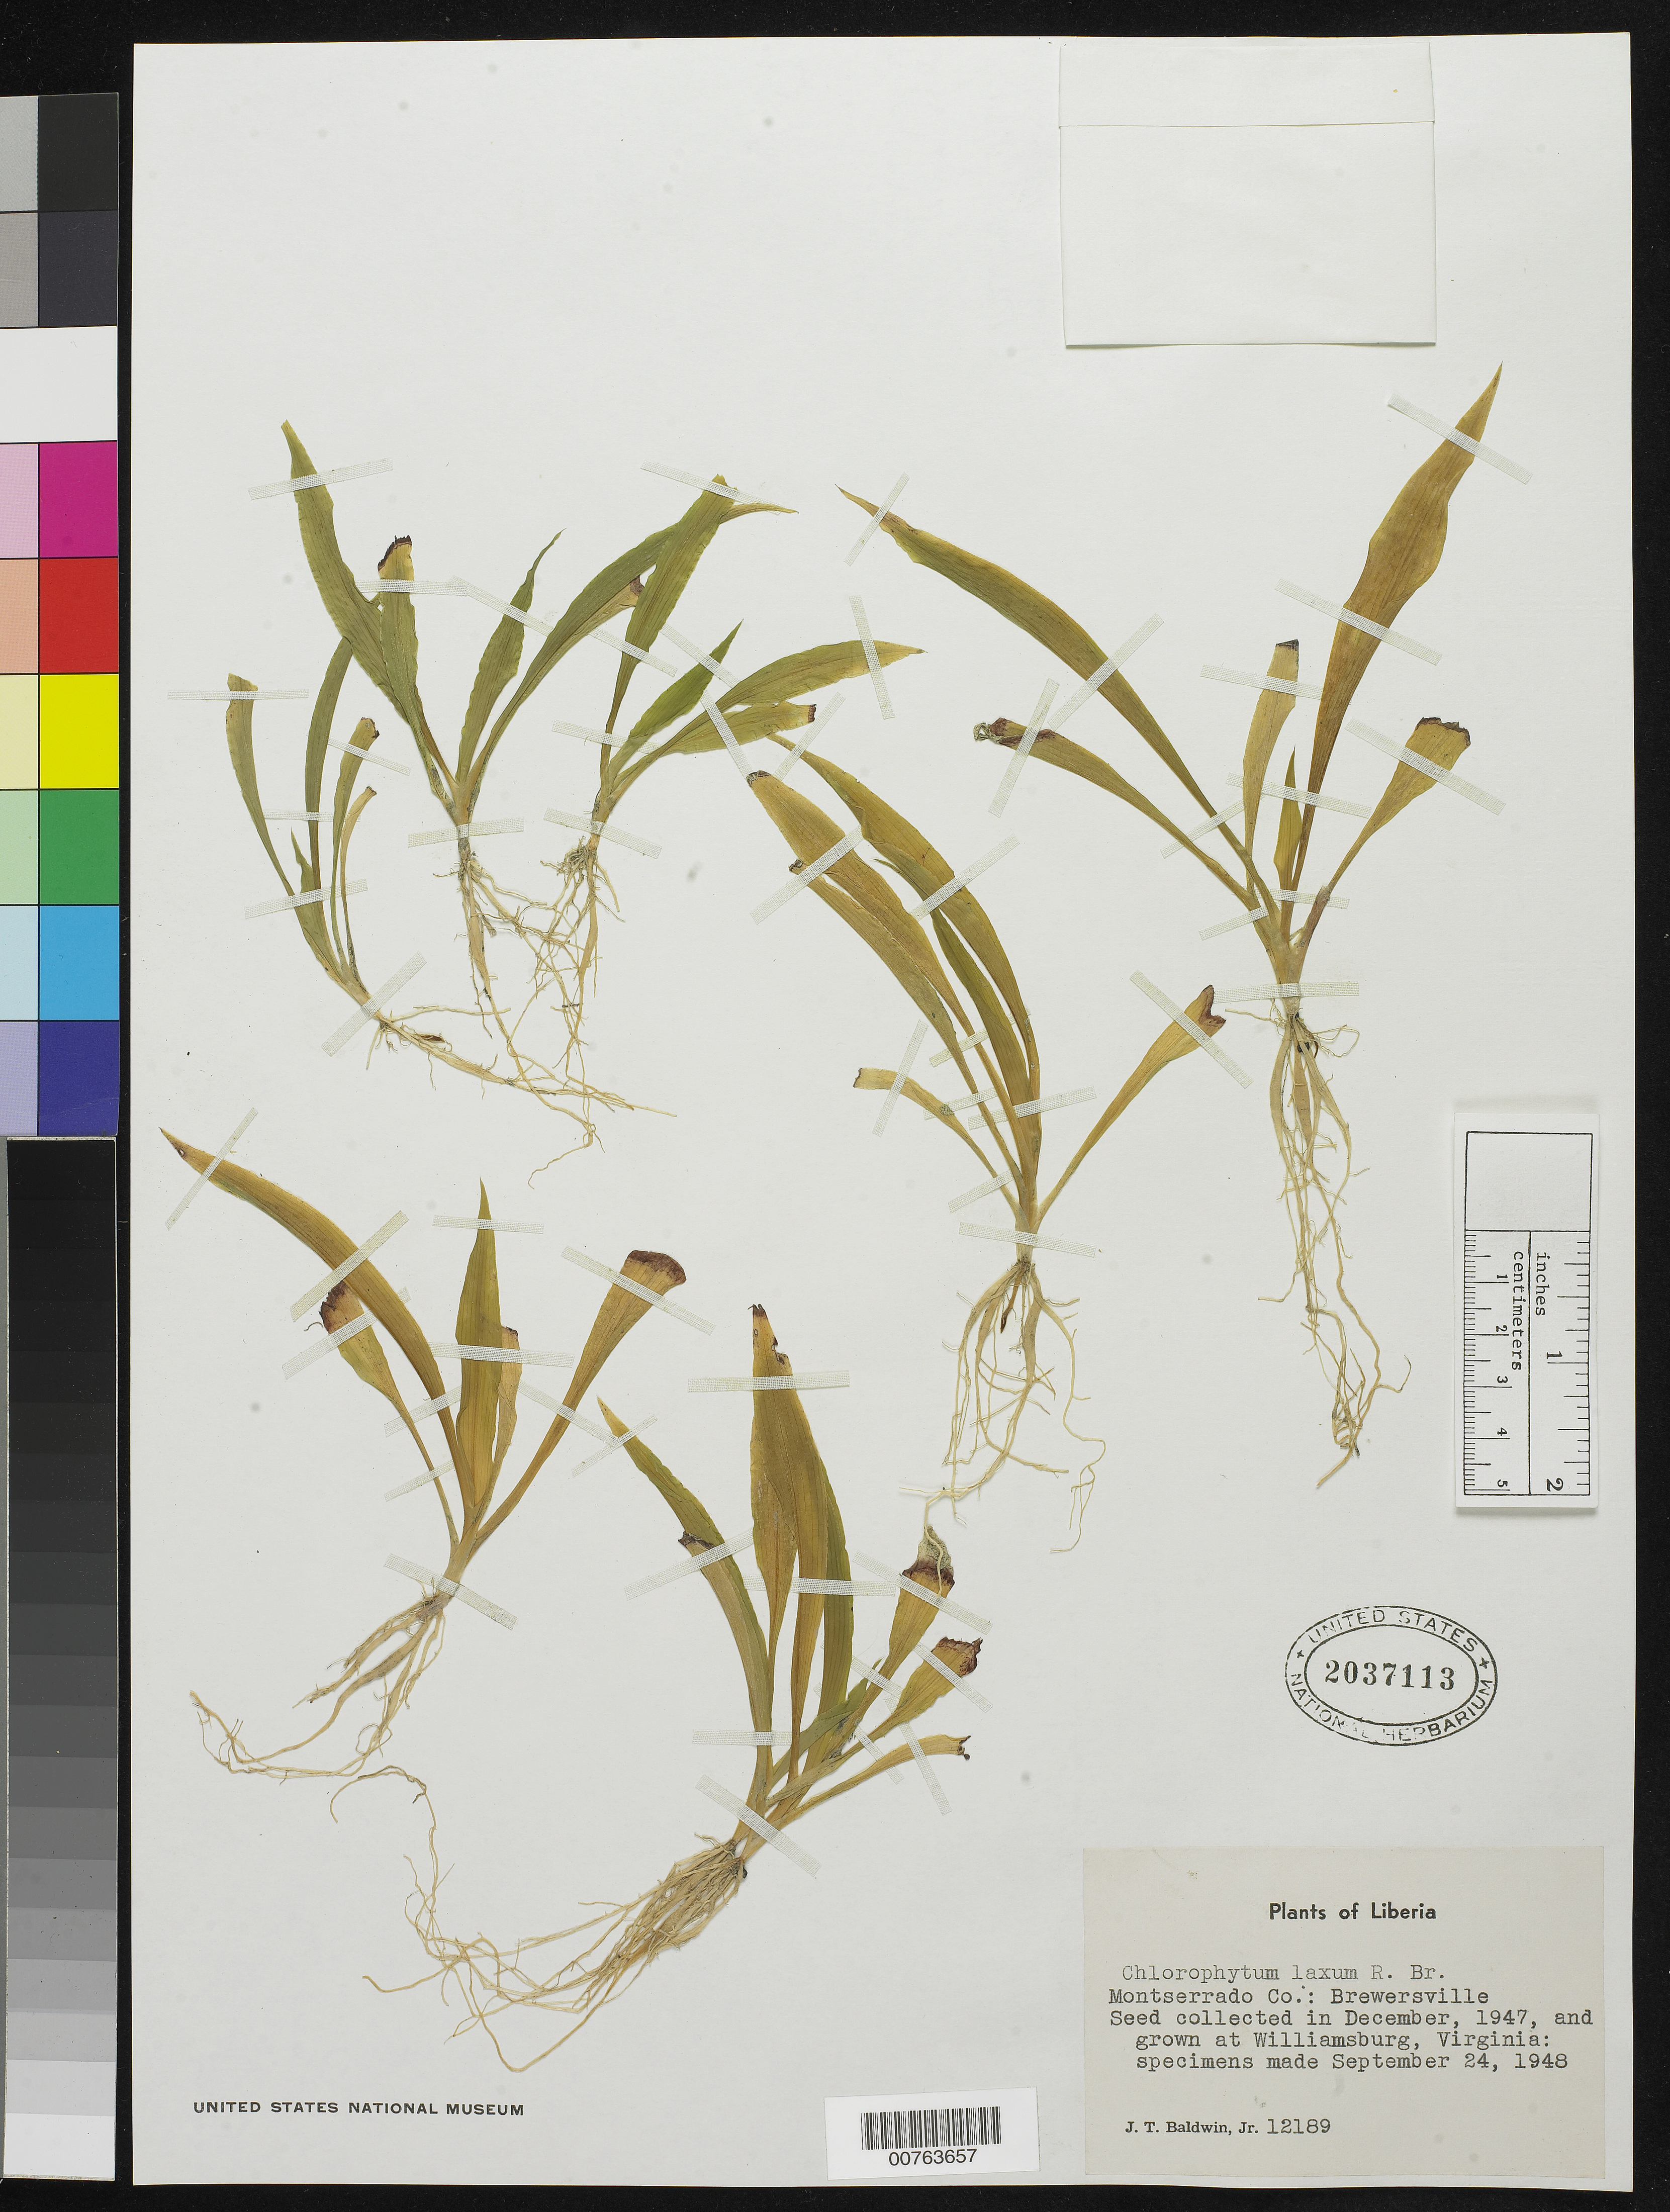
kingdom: Plantae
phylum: Tracheophyta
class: Liliopsida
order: Asparagales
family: Asparagaceae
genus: Chlorophytum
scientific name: Chlorophytum laxum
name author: R. Br.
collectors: J. T. Baldwin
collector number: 12189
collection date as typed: Dec 1947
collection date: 1947-12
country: Liberia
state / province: Montserrado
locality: Brewersville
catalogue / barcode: US 2037113